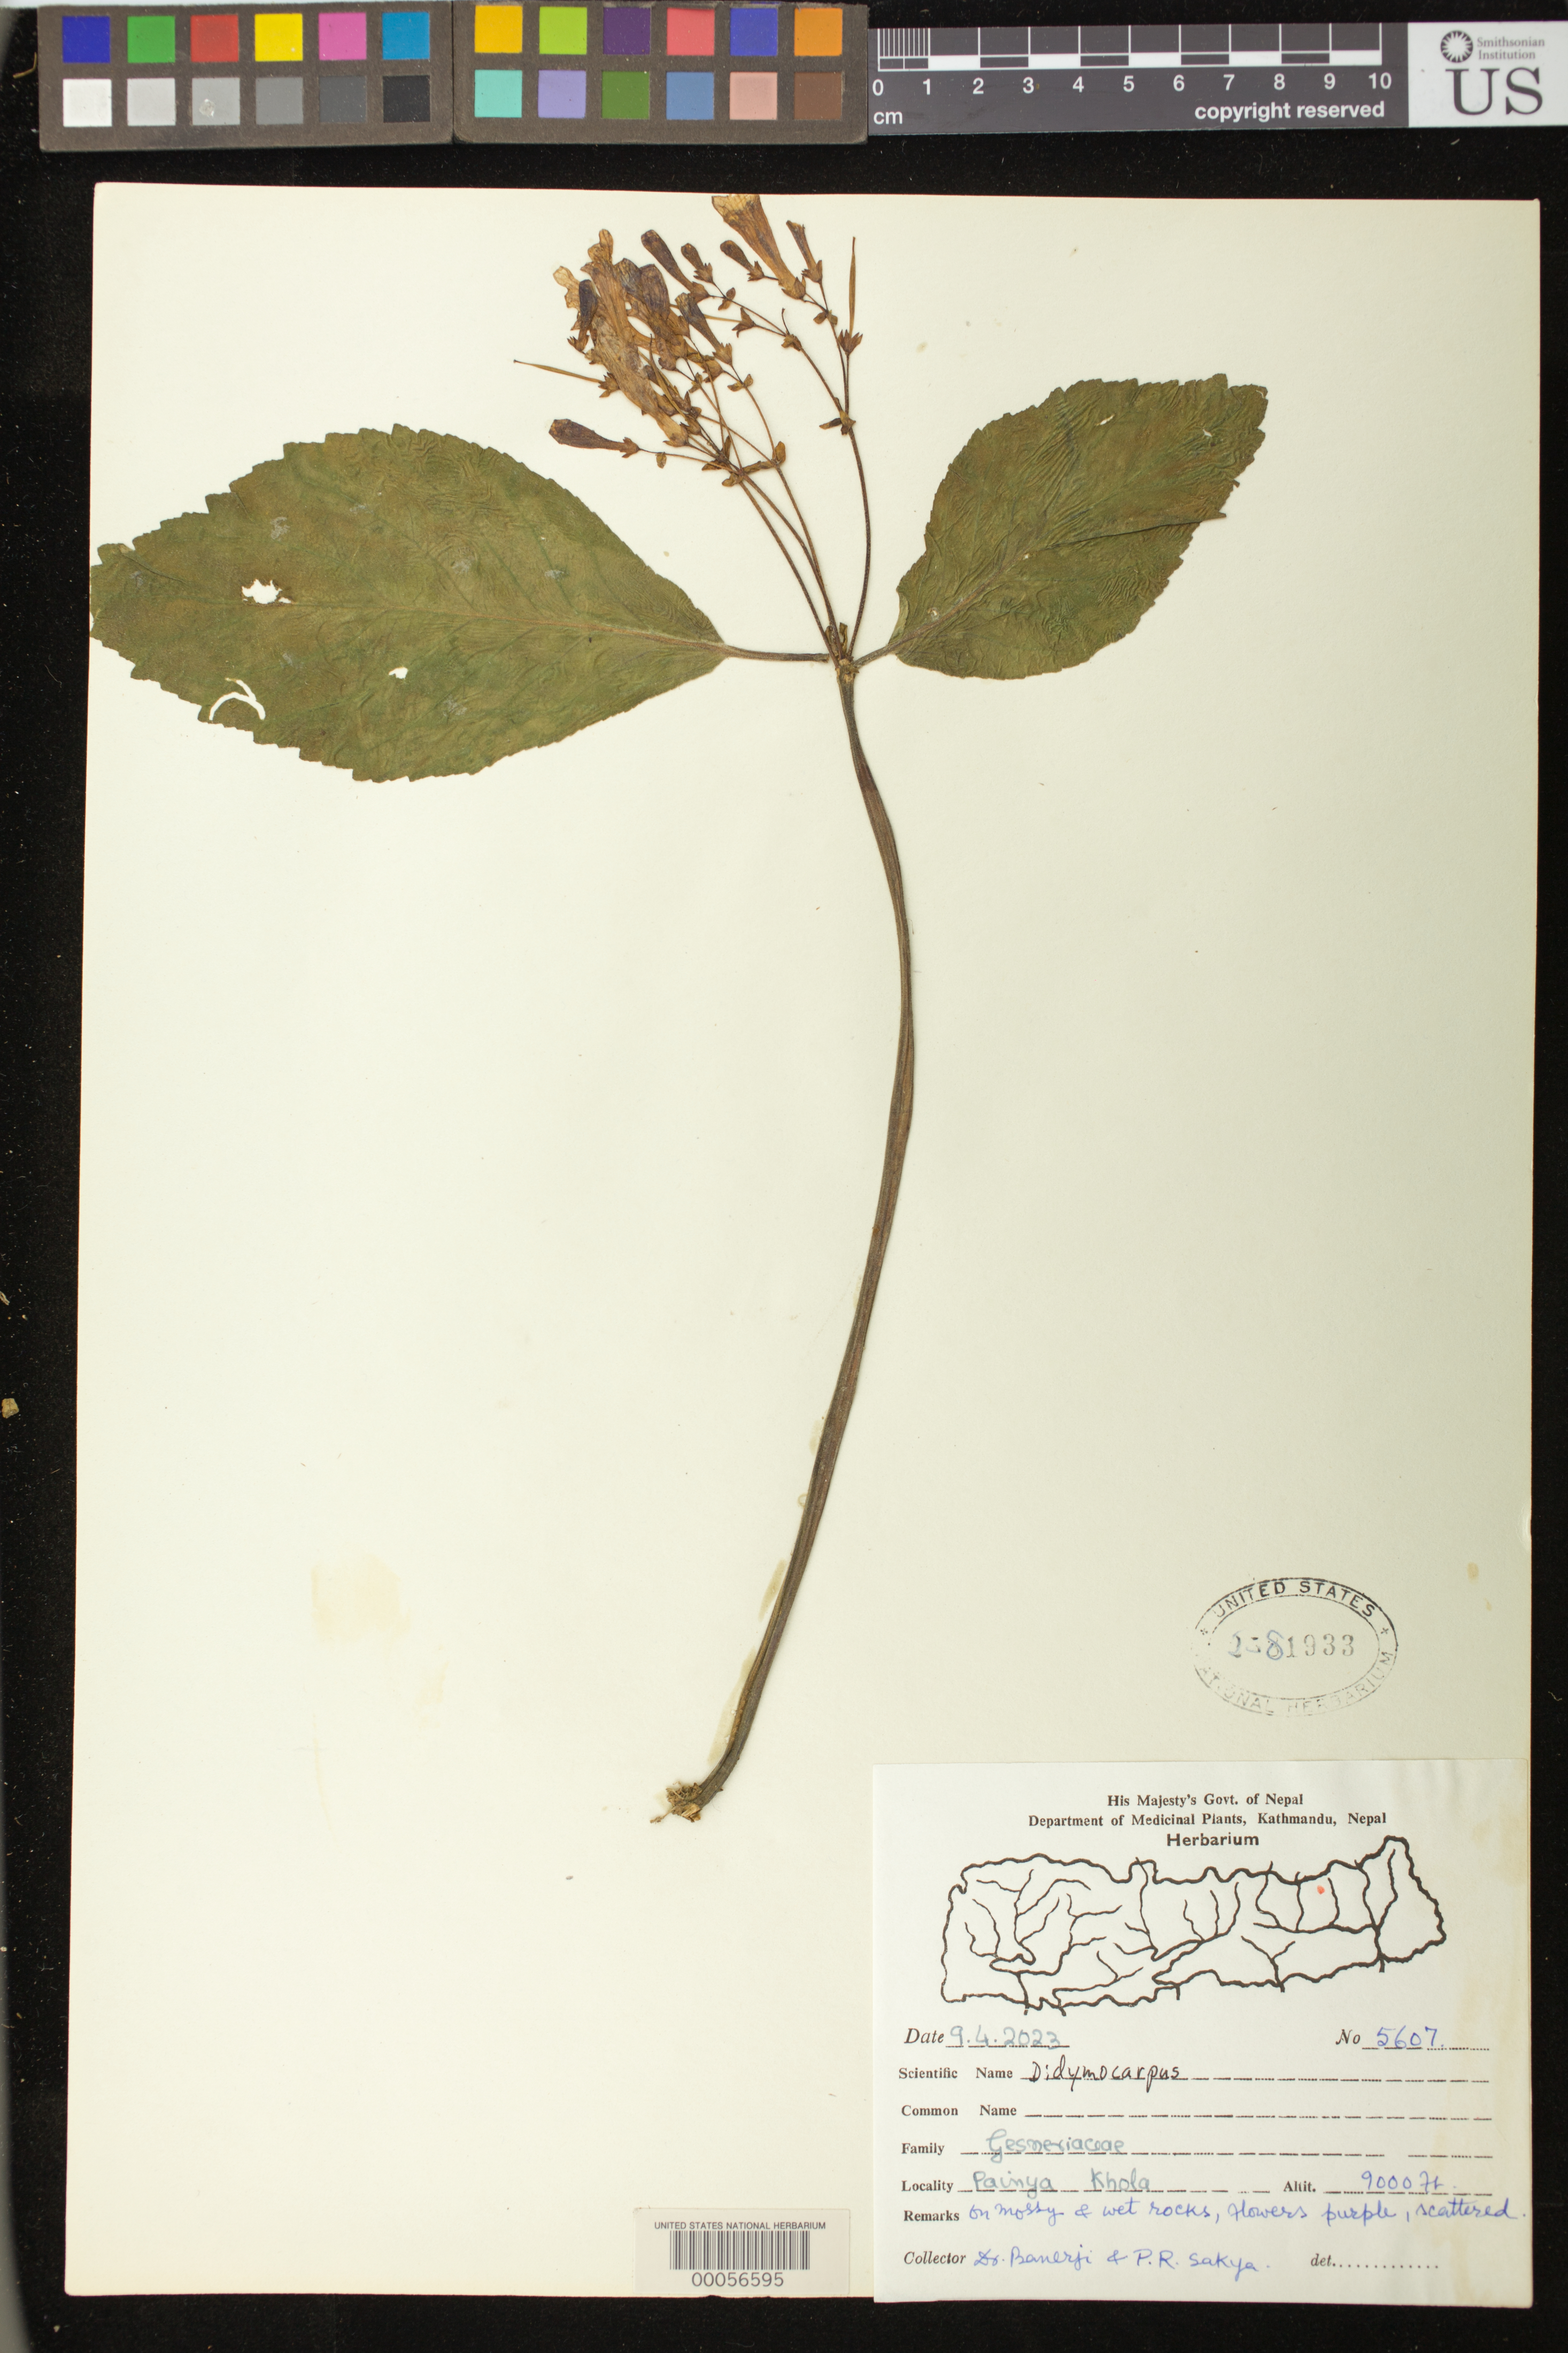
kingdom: Plantae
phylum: Tracheophyta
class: Magnoliopsida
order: Lamiales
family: Gesneriaceae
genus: Didymocarpus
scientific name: Didymocarpus sp.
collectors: -. Banerji & P. Sakya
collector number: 5607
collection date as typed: Nov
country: Nepal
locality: Painya khola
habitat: On mossy and wet rock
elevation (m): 2743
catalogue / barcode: US 2581933